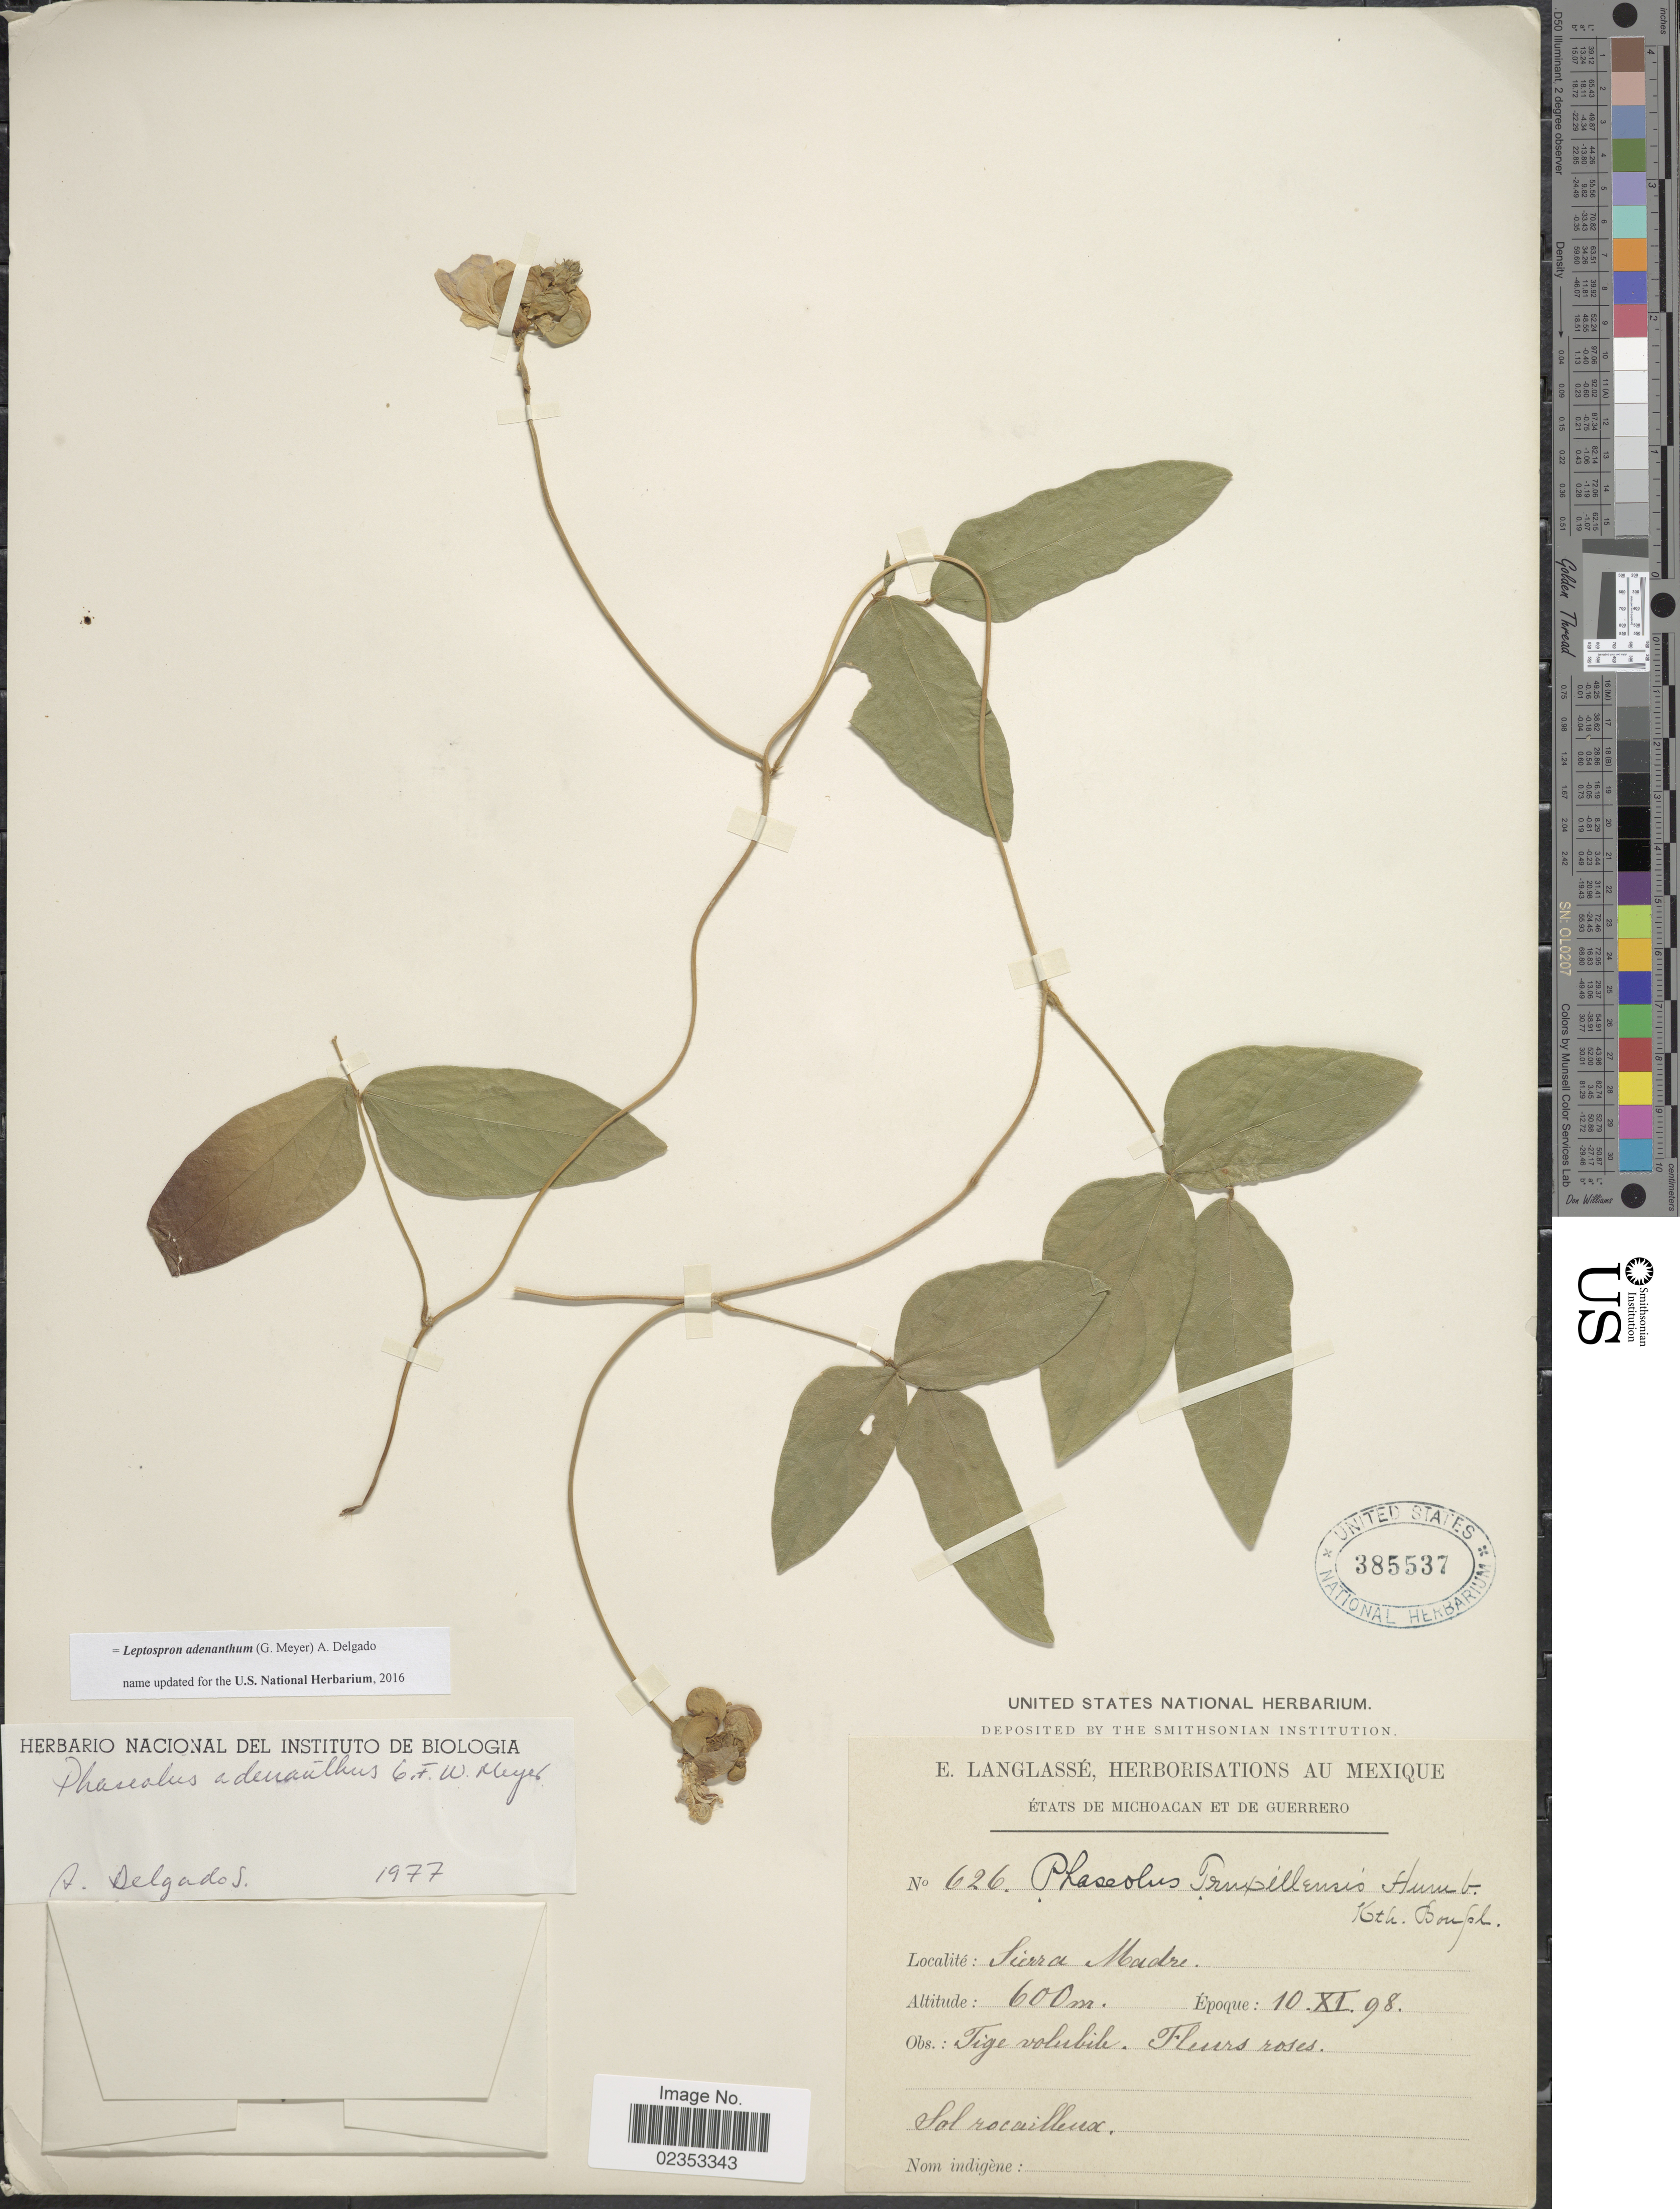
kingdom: Plantae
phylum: Tracheophyta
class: Magnoliopsida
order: Fabales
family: Fabaceae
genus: Leptospron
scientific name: Leptospron adenanthum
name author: (G. Mey.) A. Delgado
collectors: E. Langlassé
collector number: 626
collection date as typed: Transcribed d/m/y: 10/11/98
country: Mexico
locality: Etats de Michoacan et de Guerrero, Sierra Madre.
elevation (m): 600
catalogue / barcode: US 385537